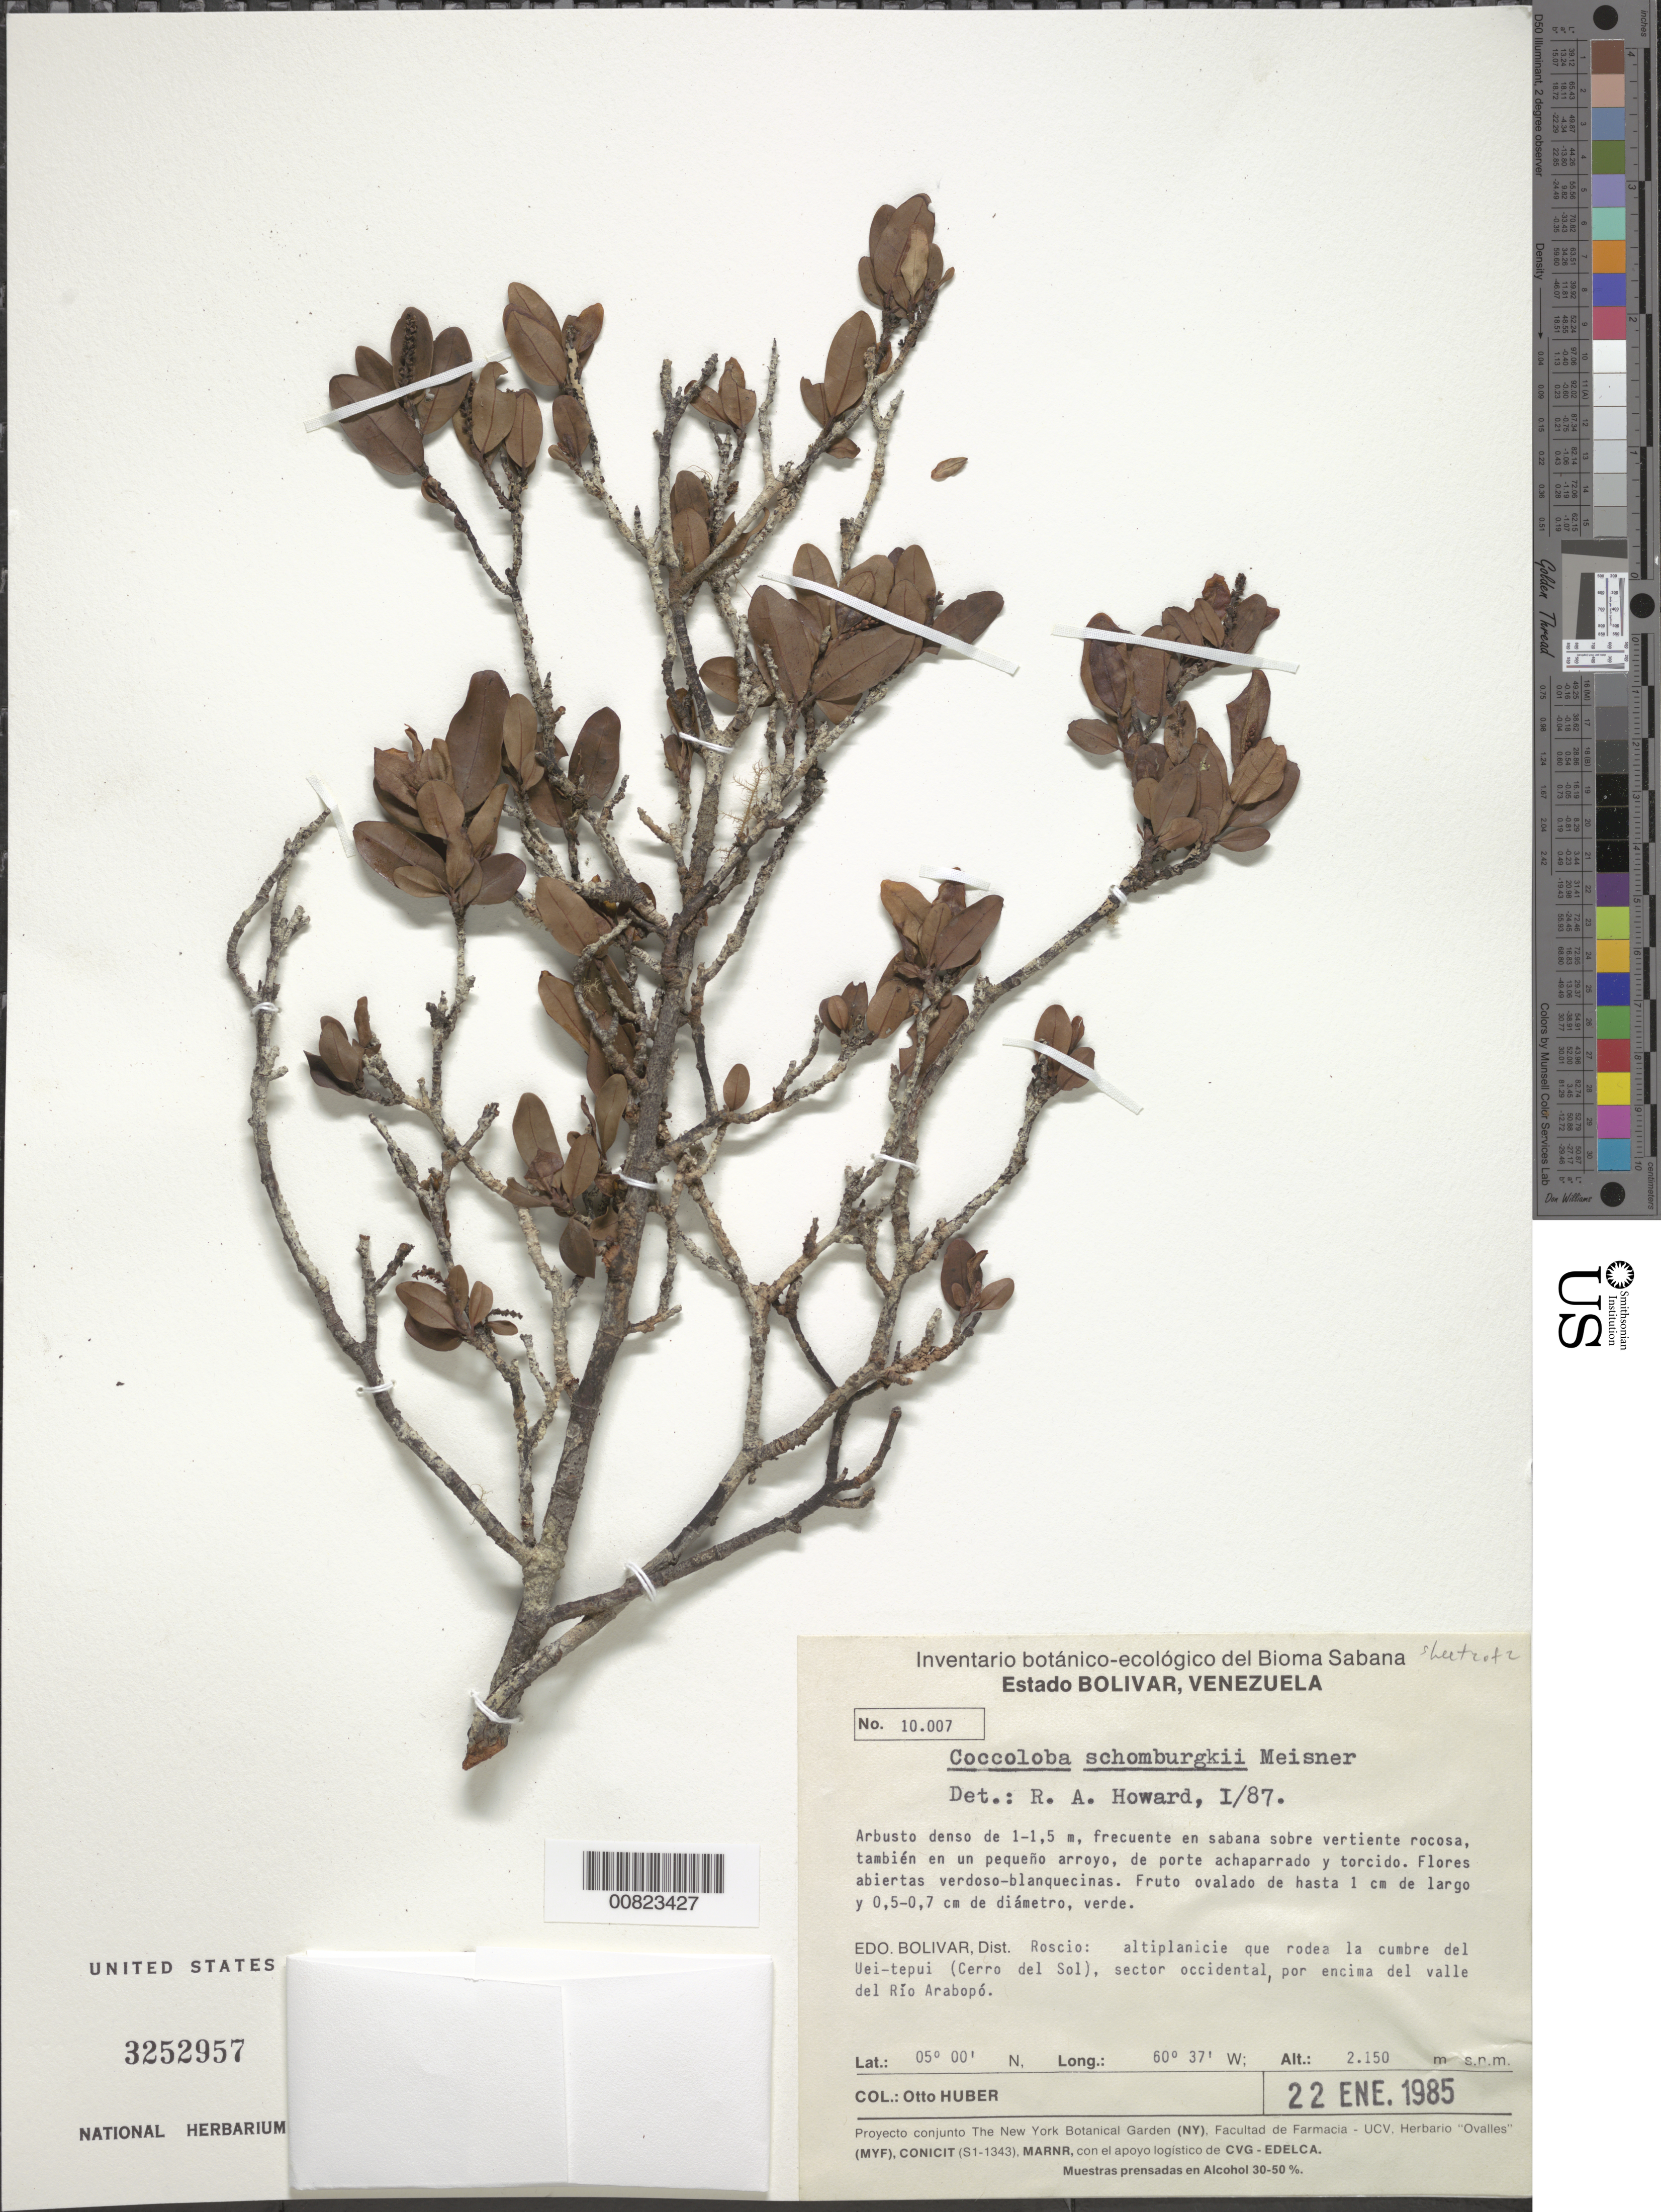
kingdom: Plantae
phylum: Tracheophyta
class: Magnoliopsida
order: Caryophyllales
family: Polygonaceae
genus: Coccoloba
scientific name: Coccoloba schomburgkii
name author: Meisn.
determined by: Brandbyge, J.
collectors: J. Steyermark & L. Aristeguieta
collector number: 62 67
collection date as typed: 9-Mar-62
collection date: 1962-03-09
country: Venezuela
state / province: Bolívar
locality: Río Uarama below Uarama-tepuí, vic of Campamento 150 at km 150 in valley of savanna, NE of Luepa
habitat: Valley of savanna of river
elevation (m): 1200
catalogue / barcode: US 2430164